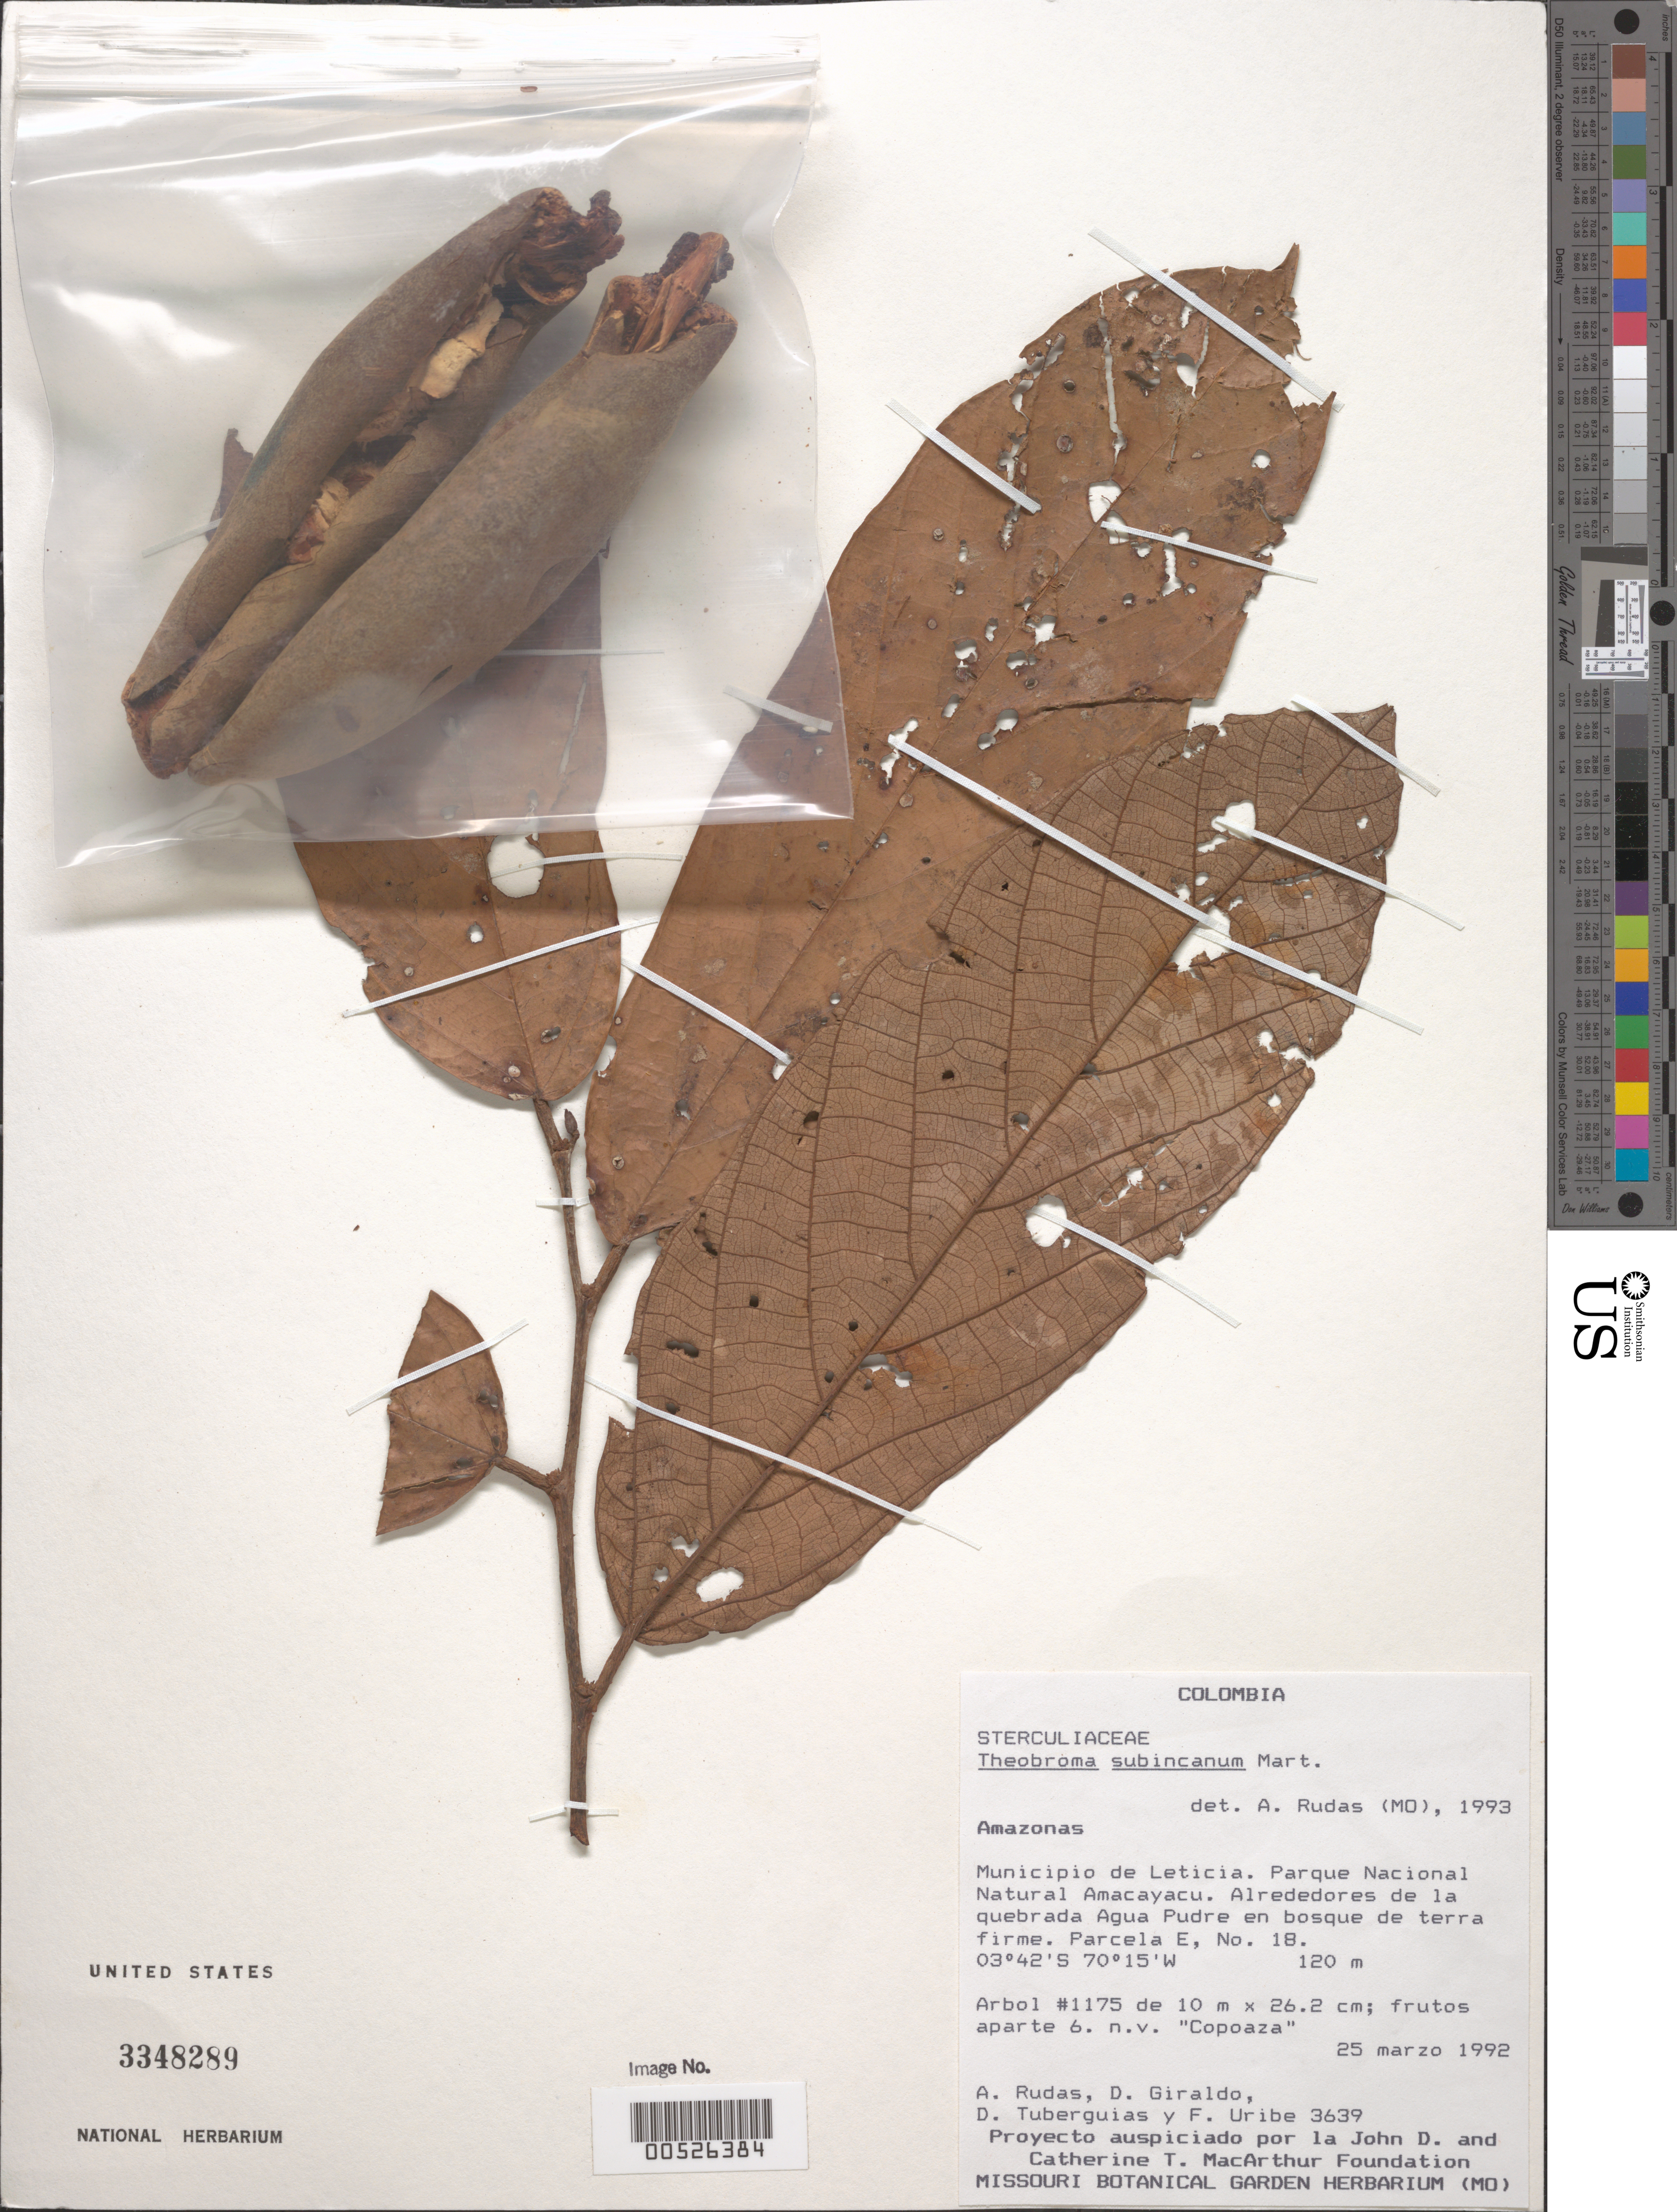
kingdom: Plantae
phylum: Tracheophyta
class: Magnoliopsida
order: Malvales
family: Malvaceae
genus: Theobroma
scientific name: Theobroma subincanum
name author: Mart.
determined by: Rudas, A., (MO), Missouri Botanical Garden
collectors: A. Rudas, D. Giraldo, D. Tuberguias & F. Uribe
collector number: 3639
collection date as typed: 25 Mar 1992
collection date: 1992-03-25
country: Colombia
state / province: Amazônas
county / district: Leticia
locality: Parque Nacional Natural Amaca-YaculreDedores de la Quebrada Agua Pudre. Parcela E, No. 18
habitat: Bosque de terra firme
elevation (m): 120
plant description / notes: Common name: Copoaza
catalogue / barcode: US 3348289